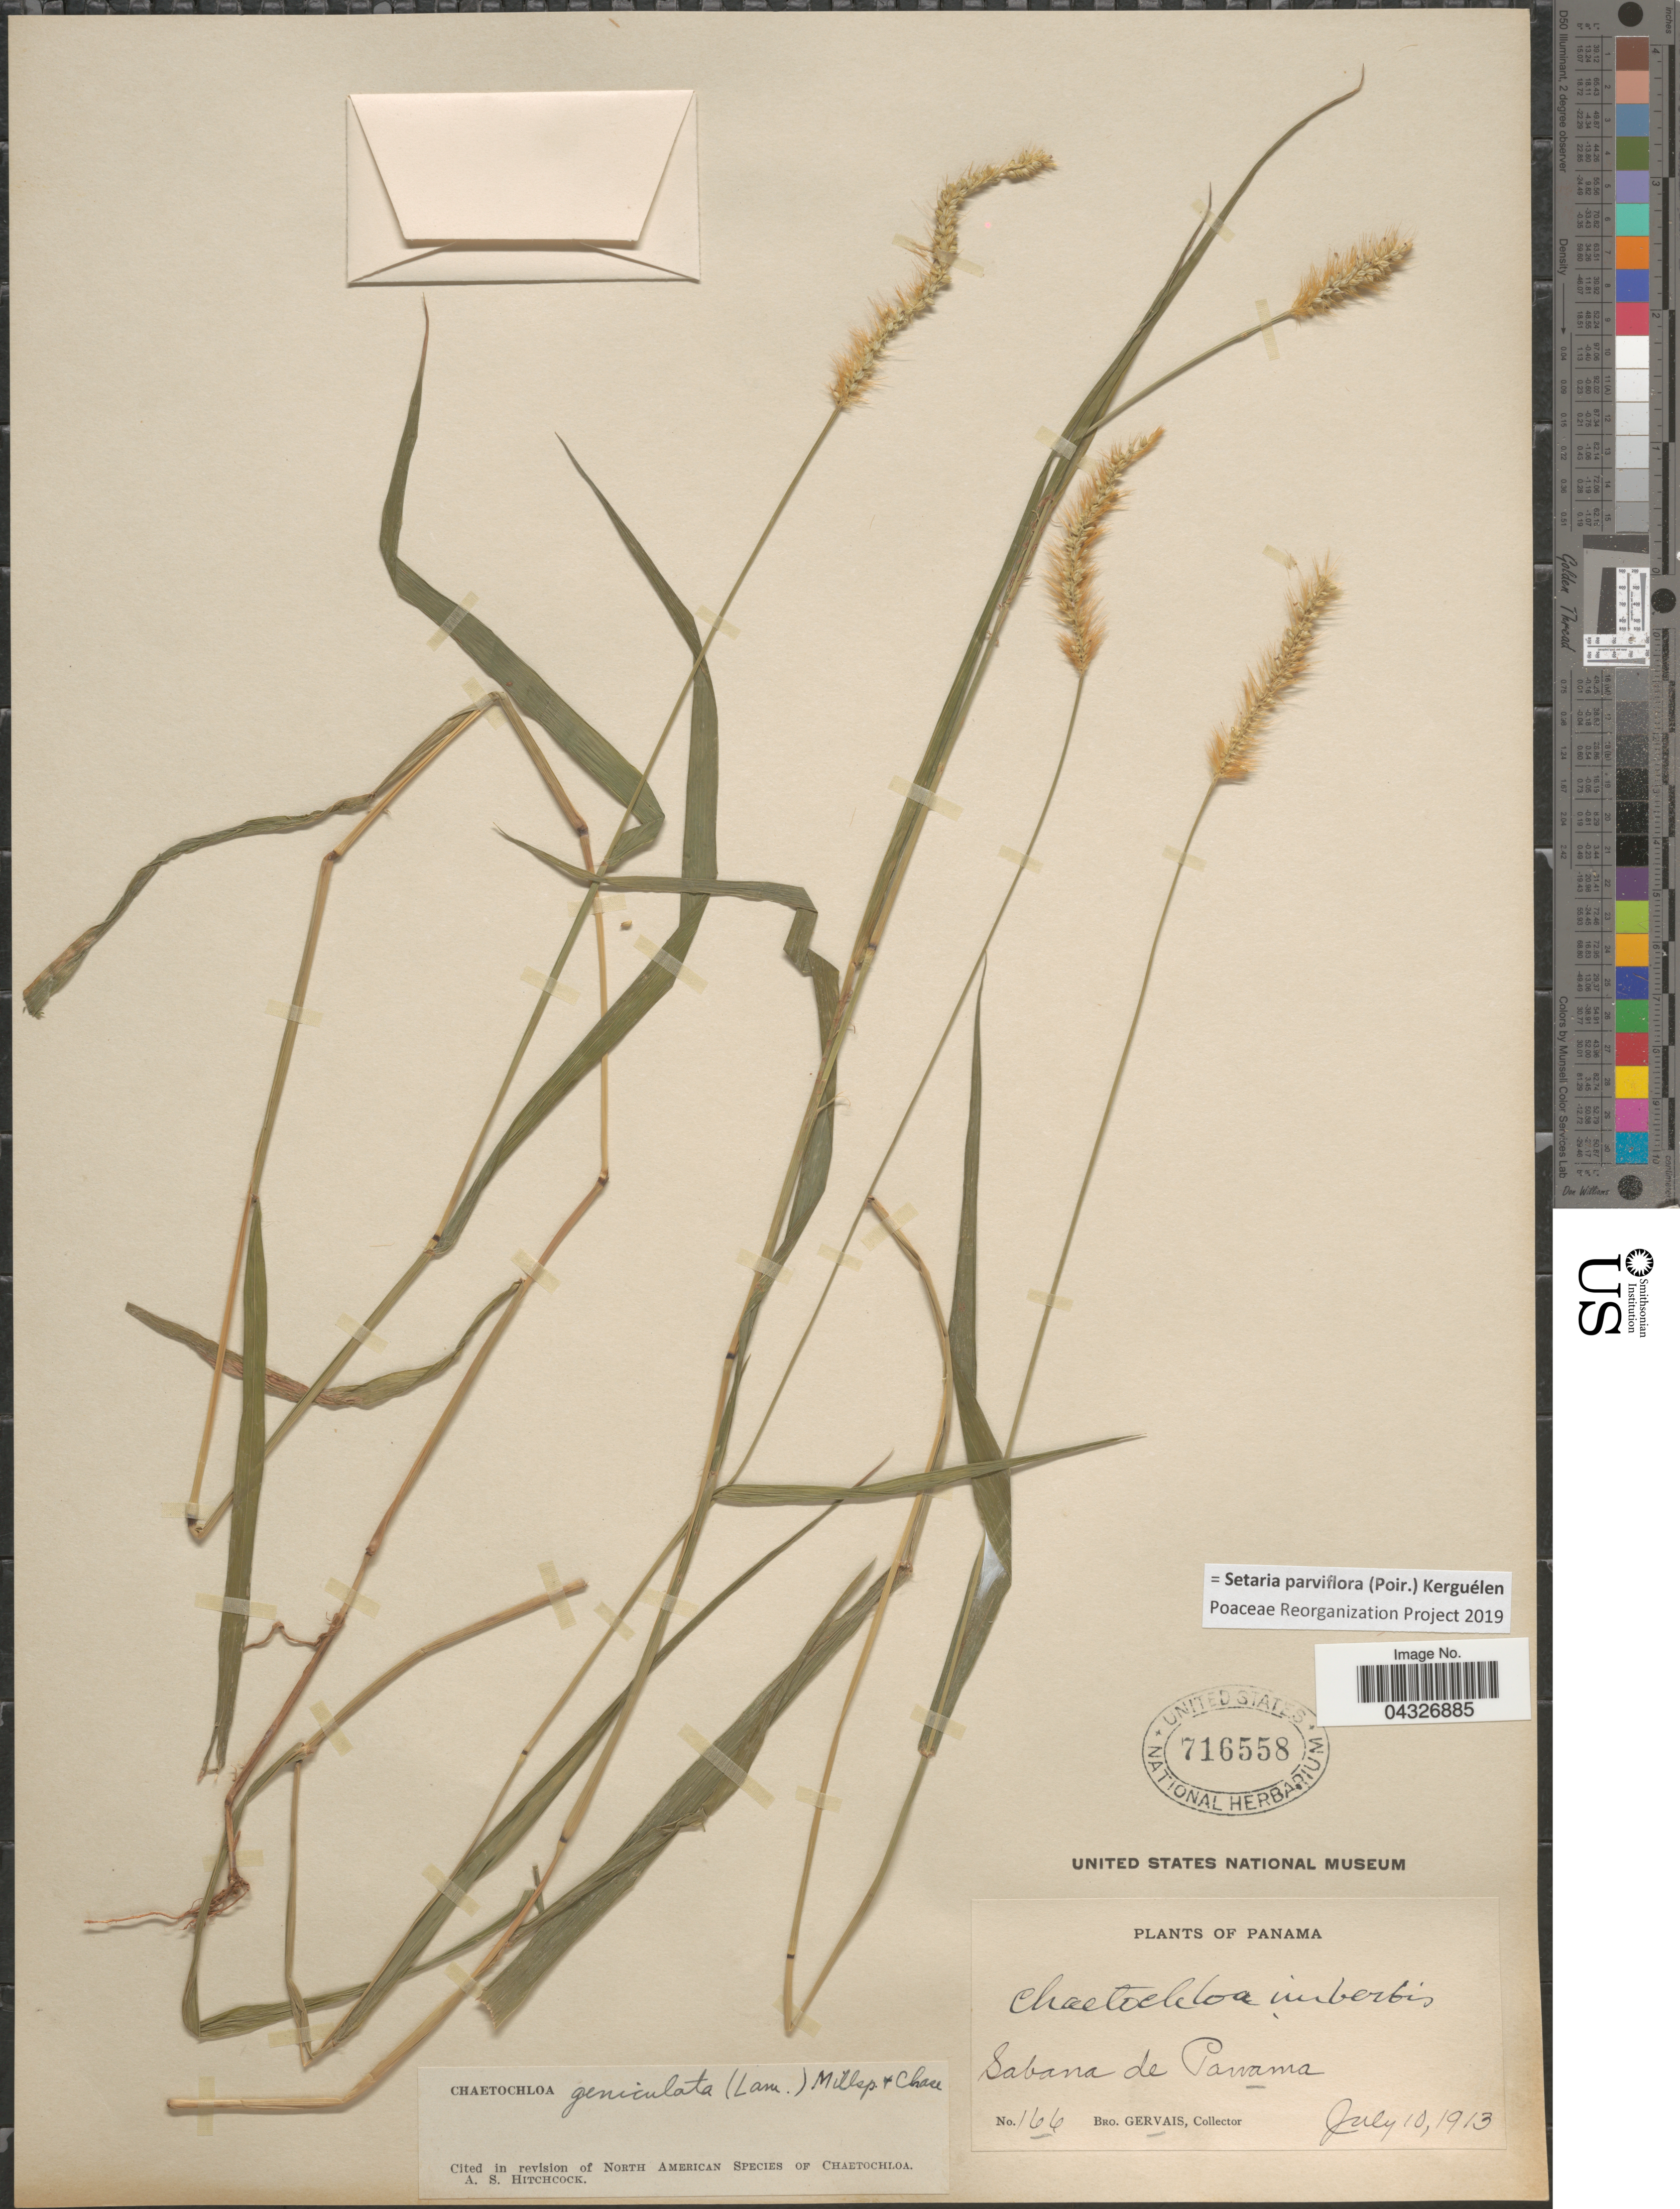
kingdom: Plantae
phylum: Tracheophyta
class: Liliopsida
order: Poales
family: Poaceae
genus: Setaria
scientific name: Setaria parviflora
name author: (Poir.) Kerguélen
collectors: B. Gervais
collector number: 166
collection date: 1913-07-10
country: Panama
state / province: Panamá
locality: Sabana de Panama.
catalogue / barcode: US 716558